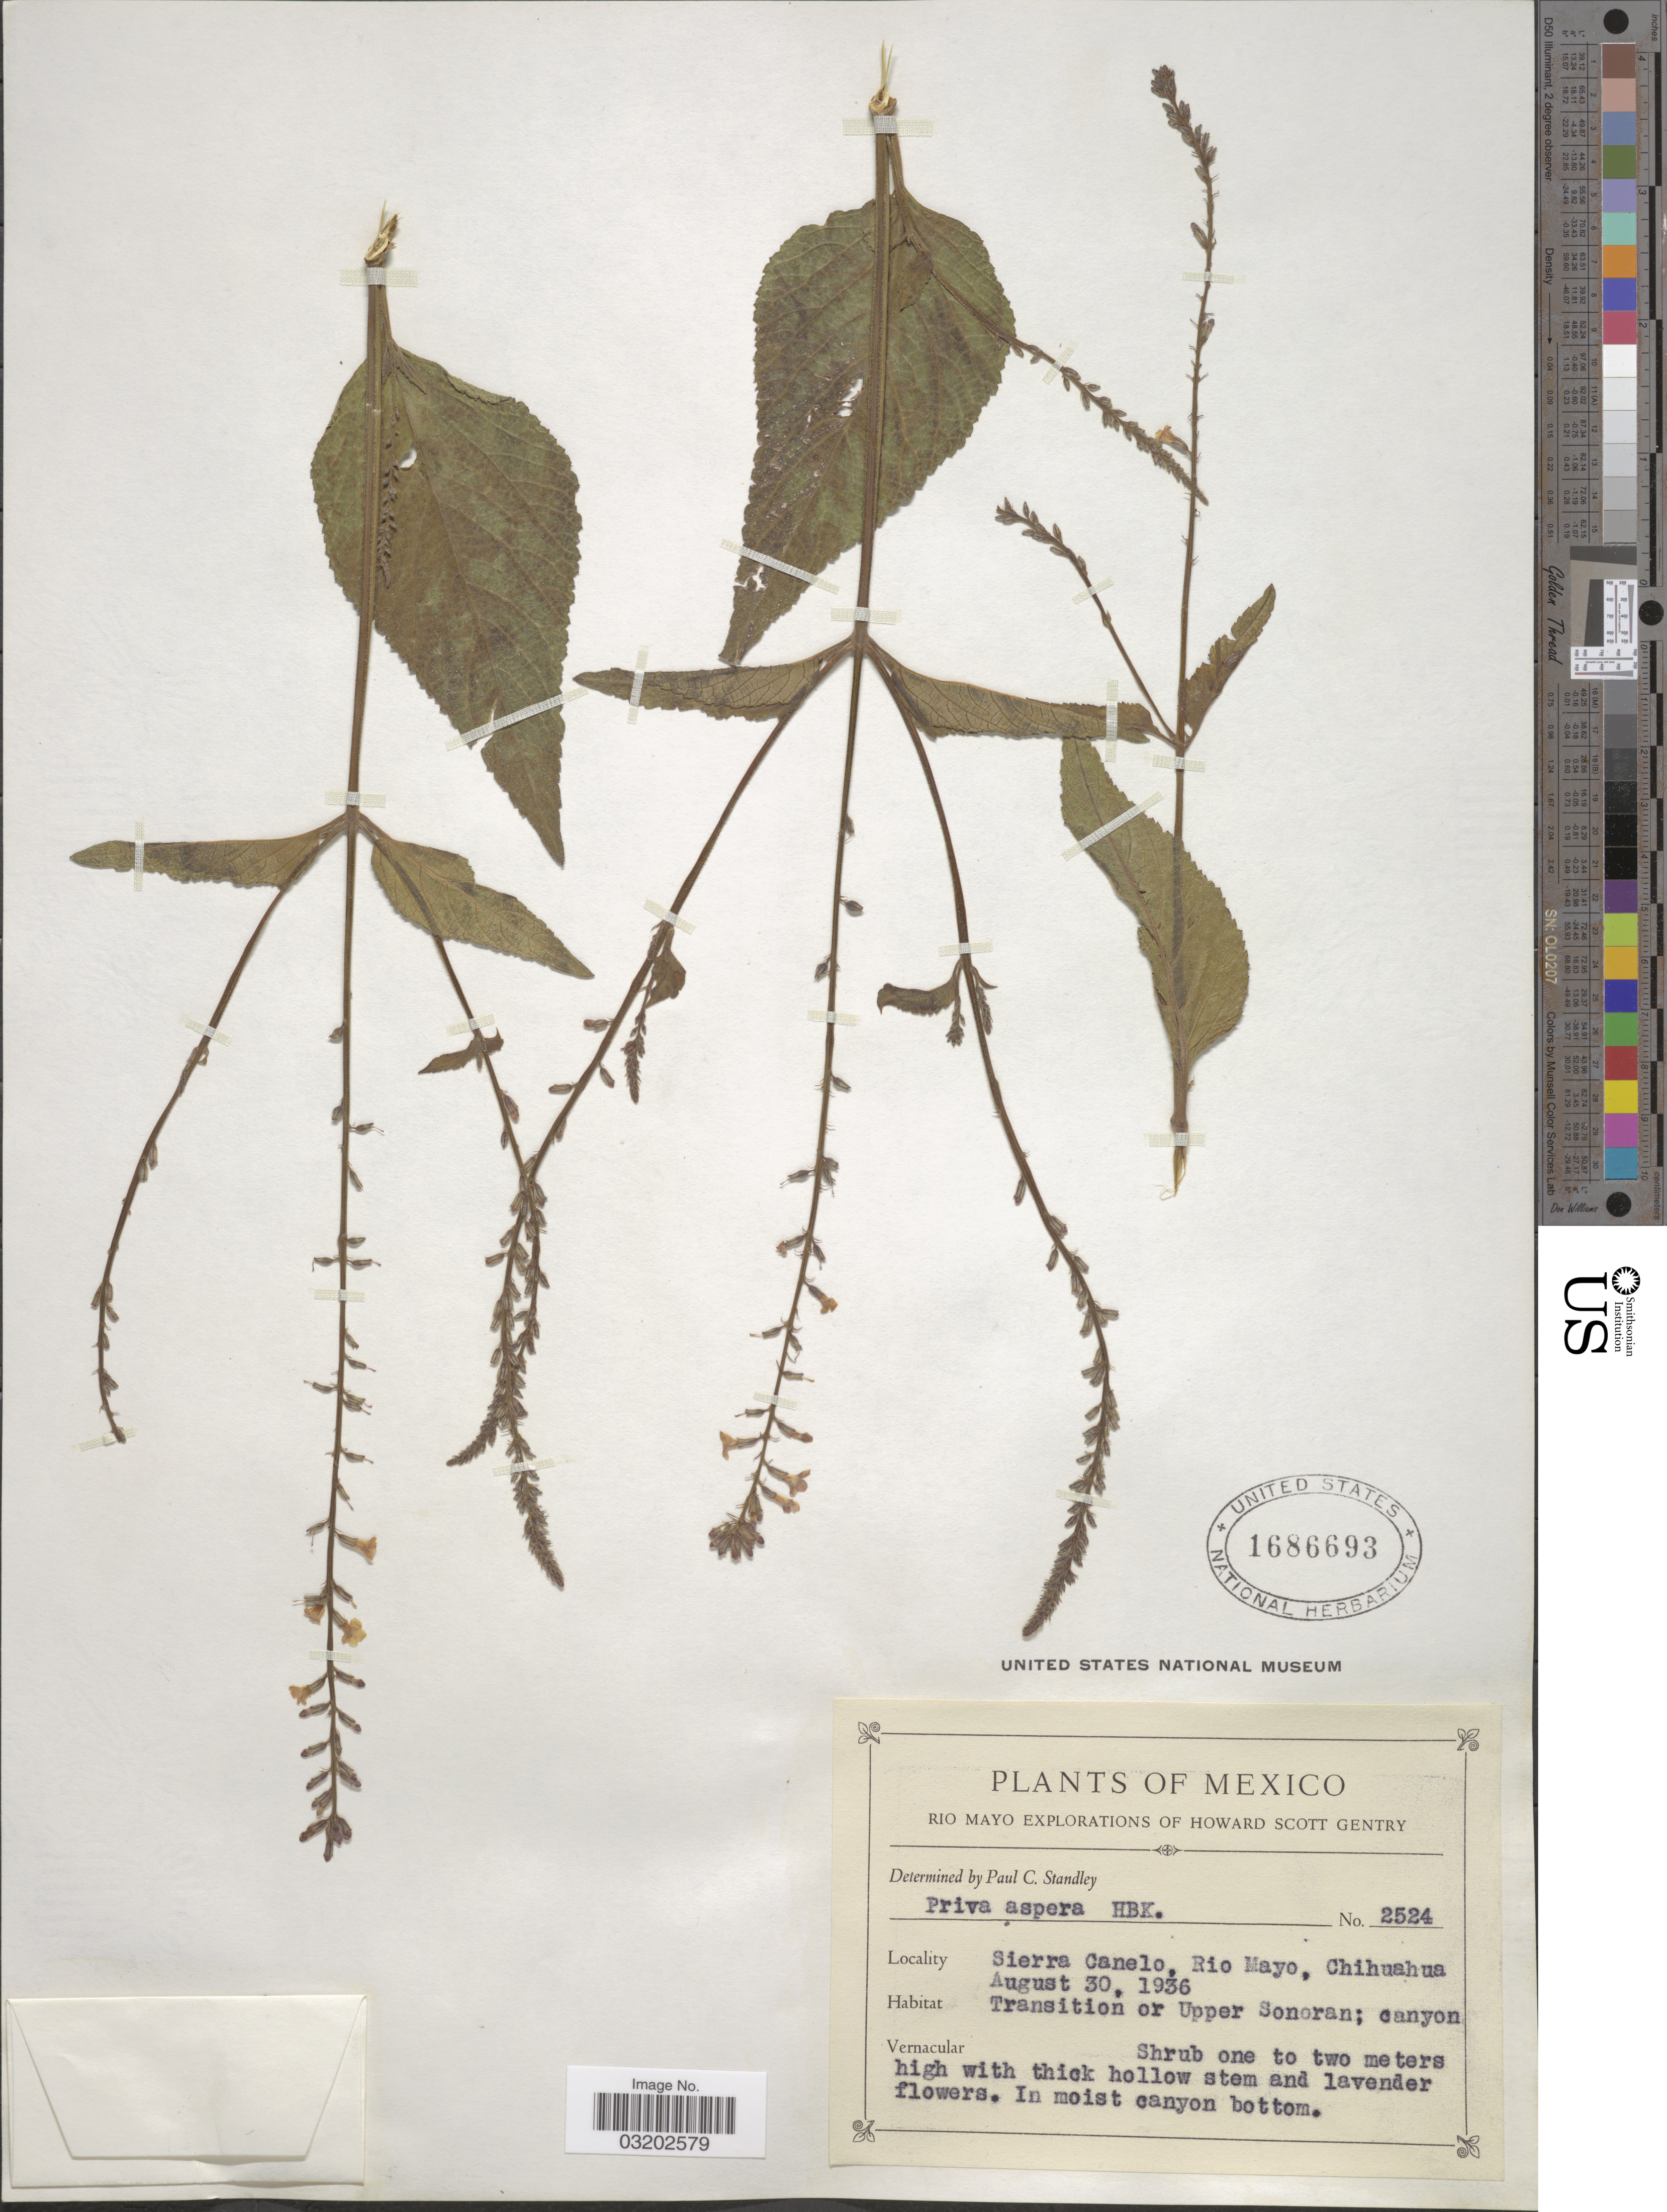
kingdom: Plantae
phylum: Tracheophyta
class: Magnoliopsida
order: Lamiales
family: Verbenaceae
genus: Priva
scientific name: Priva aspera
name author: Kunth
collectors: H. S. Gentry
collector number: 2524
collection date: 1936-08-30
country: Mexico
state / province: Chihuahua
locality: Rio Mayo, Sierra Canelo, Rio Mayo, Transition or Upper Sonoran.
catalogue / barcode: US 1686693